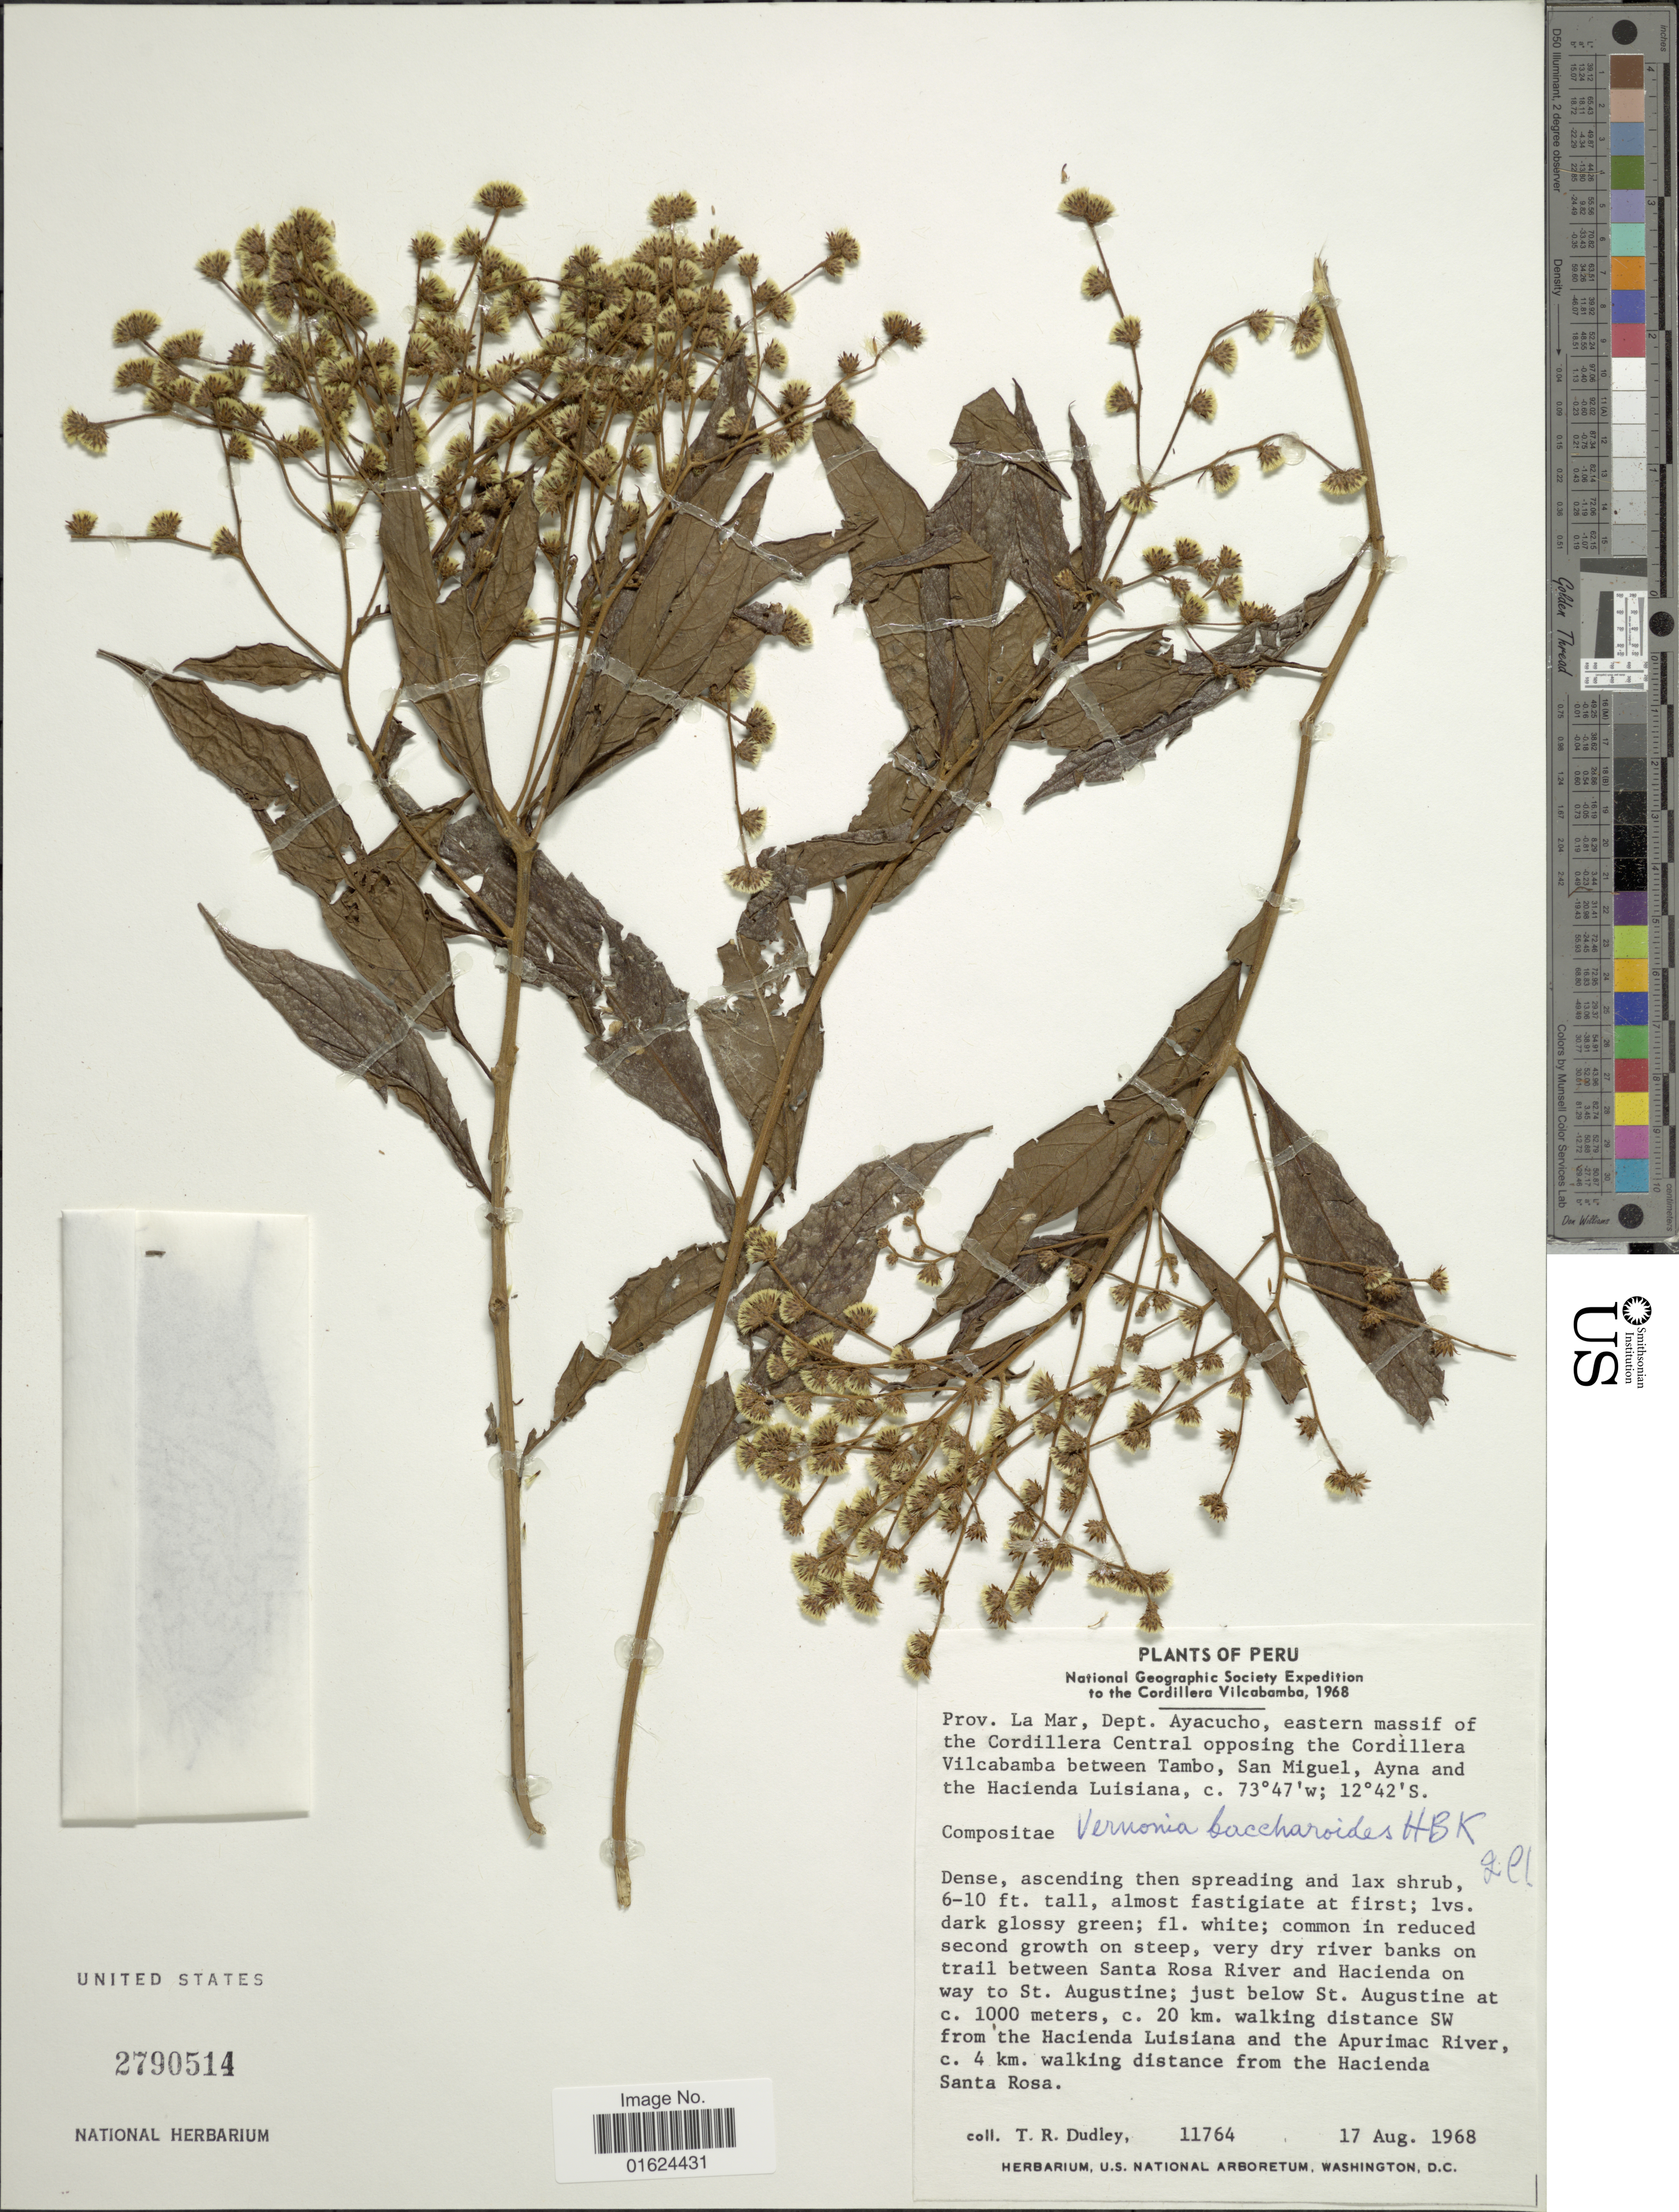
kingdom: Plantae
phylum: Tracheophyta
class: Magnoliopsida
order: Asterales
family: Asteraceae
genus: Vernonanthura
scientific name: Vernonanthura patens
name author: (Kunth) H. Rob.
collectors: T. R. Dudley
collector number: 11764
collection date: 1968-08-17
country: Peru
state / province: Ayacucho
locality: Prv. La Mar, Dept. Ayacucho, eastern massif of the Corillera Central opposing the Cordillera Vilcabamba between Tambo, San Miguel, Ayna and the Hacienda Luisiana, very dry river banks on trail between Santa Rosa River and Hacienda on way to St Augustine; just below St. Augustine, c. 20 km walking distance SW from the Hacienda Luisinan and the Apurimac River, c. 4 km walking distance from the Hacienda Santa Rosa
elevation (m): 1000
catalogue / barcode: US 2790514